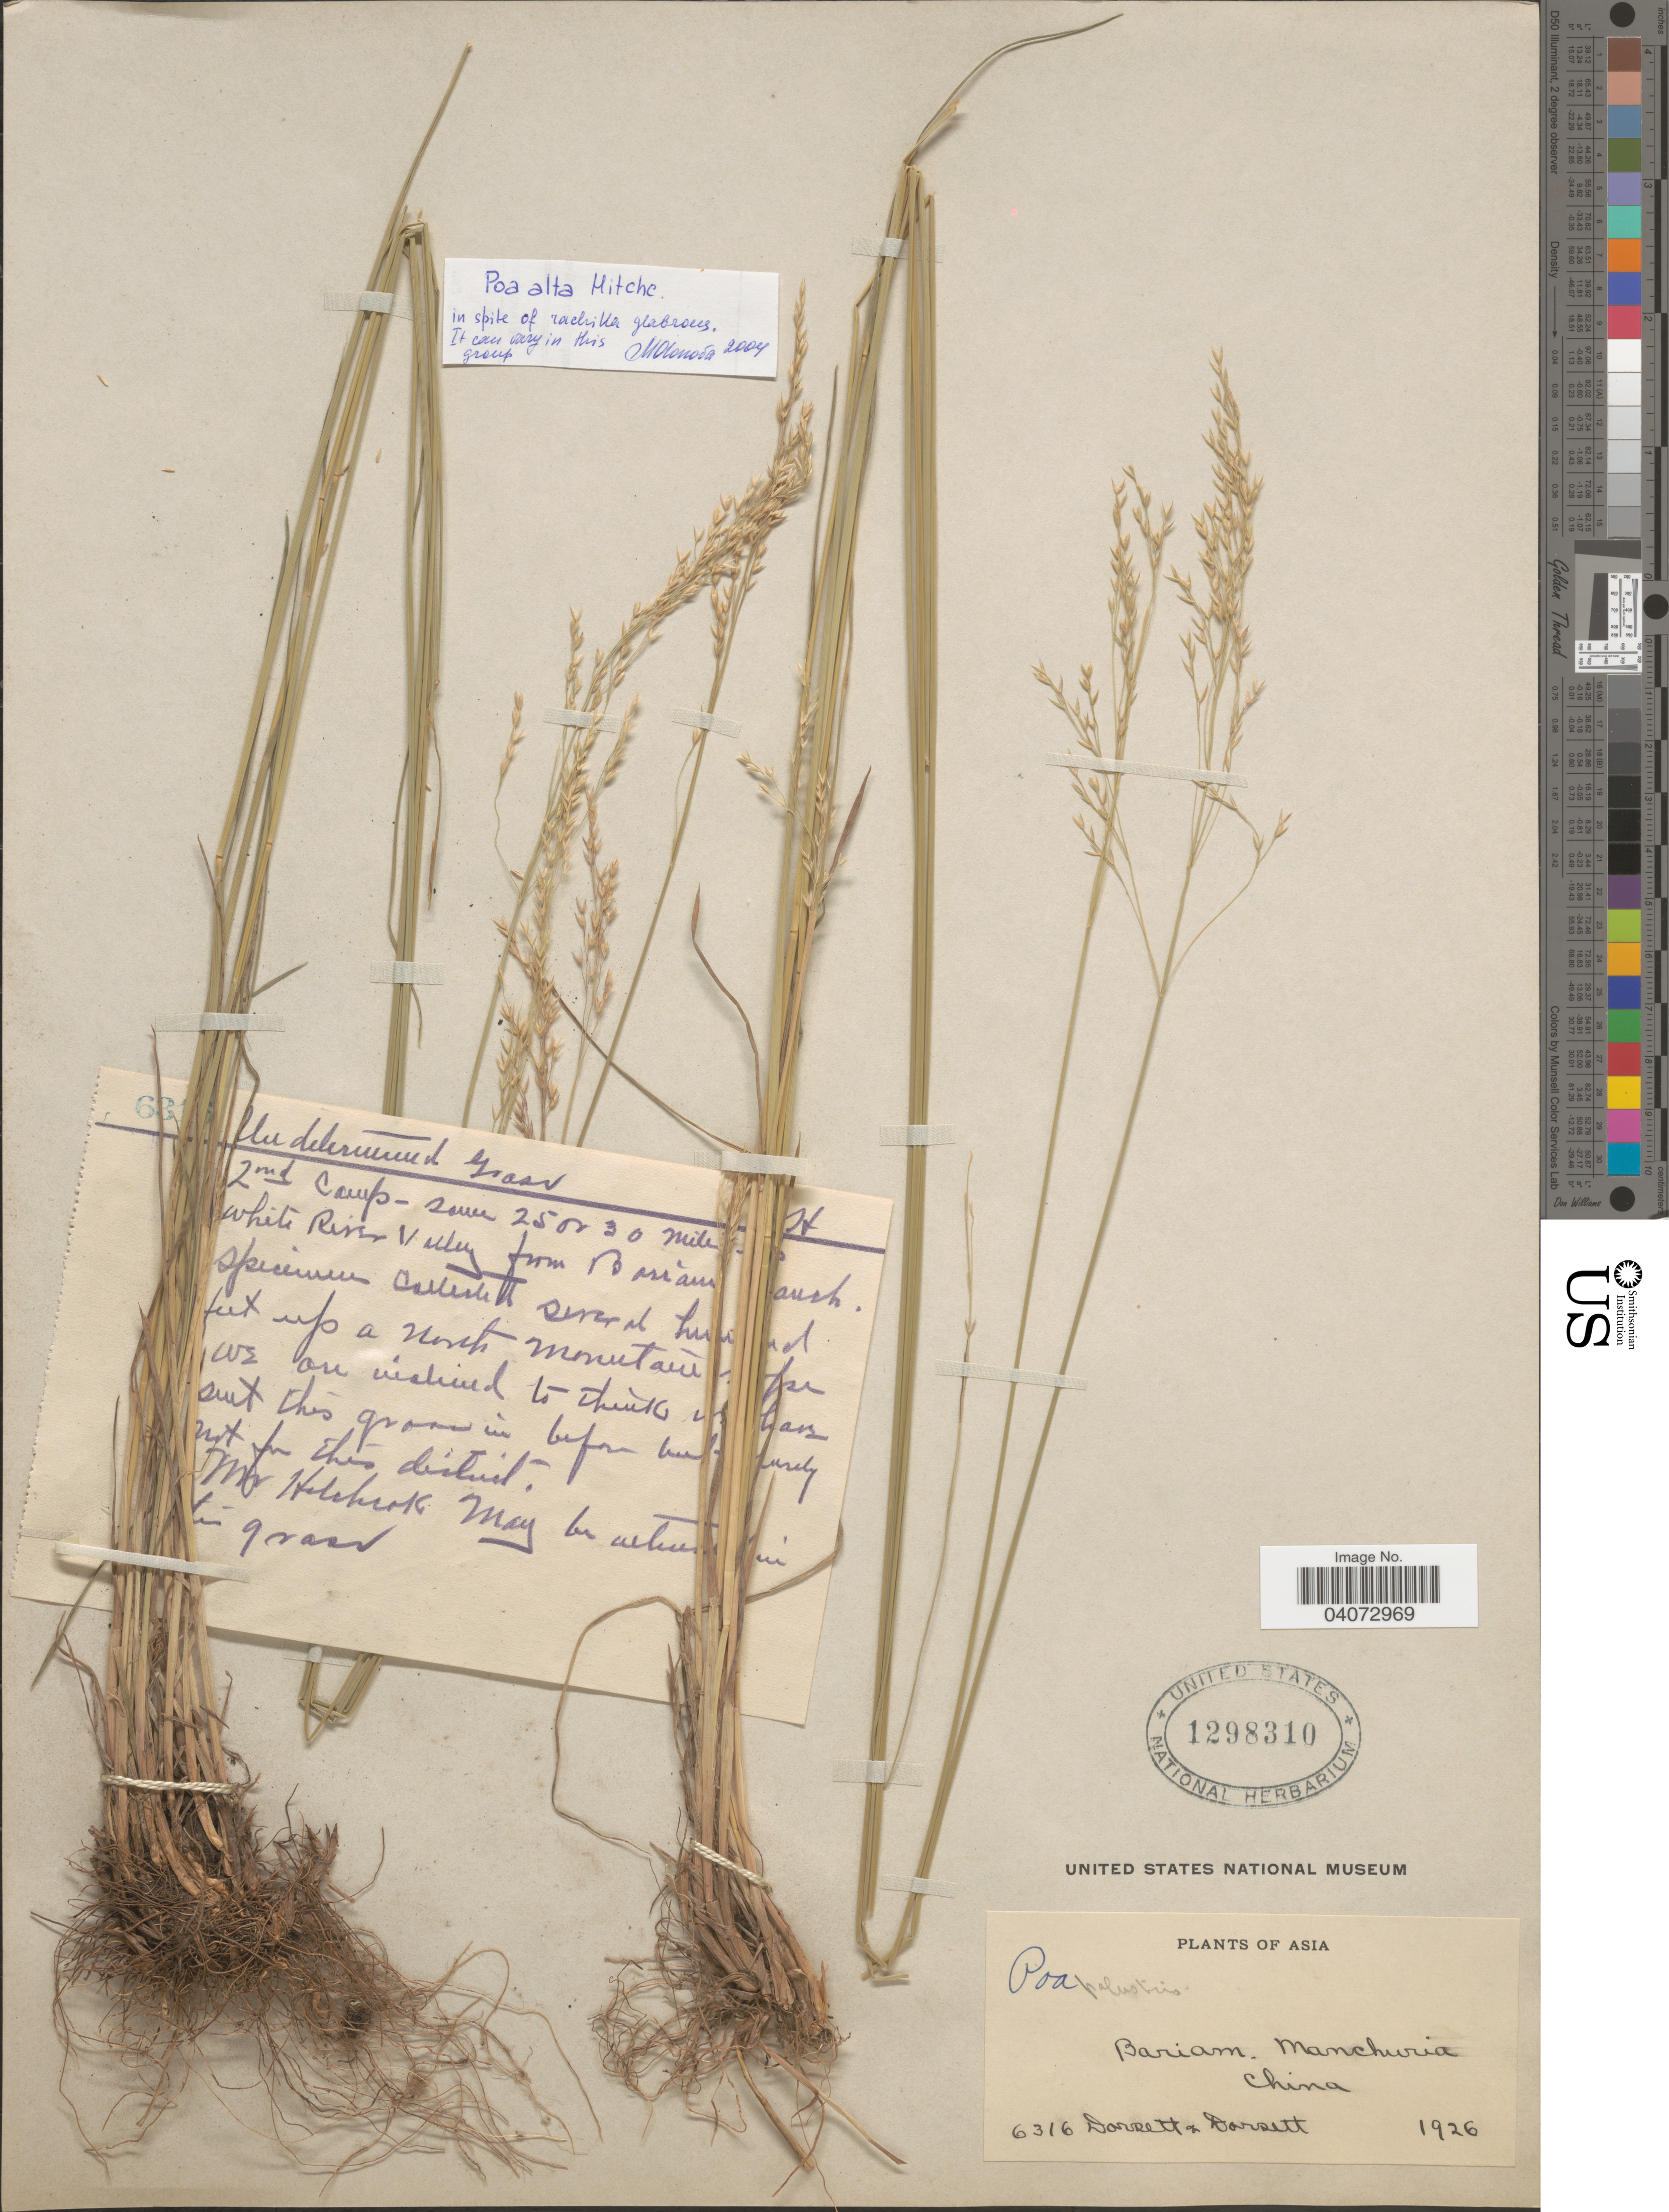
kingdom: Plantae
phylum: Tracheophyta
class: Liliopsida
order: Poales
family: Poaceae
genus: Poa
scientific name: Poa alta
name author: Hitchc.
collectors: -- Dorsett & -- Dorsett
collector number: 6316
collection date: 1926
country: China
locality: Bariam. Manchuria.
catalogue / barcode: US 1298310